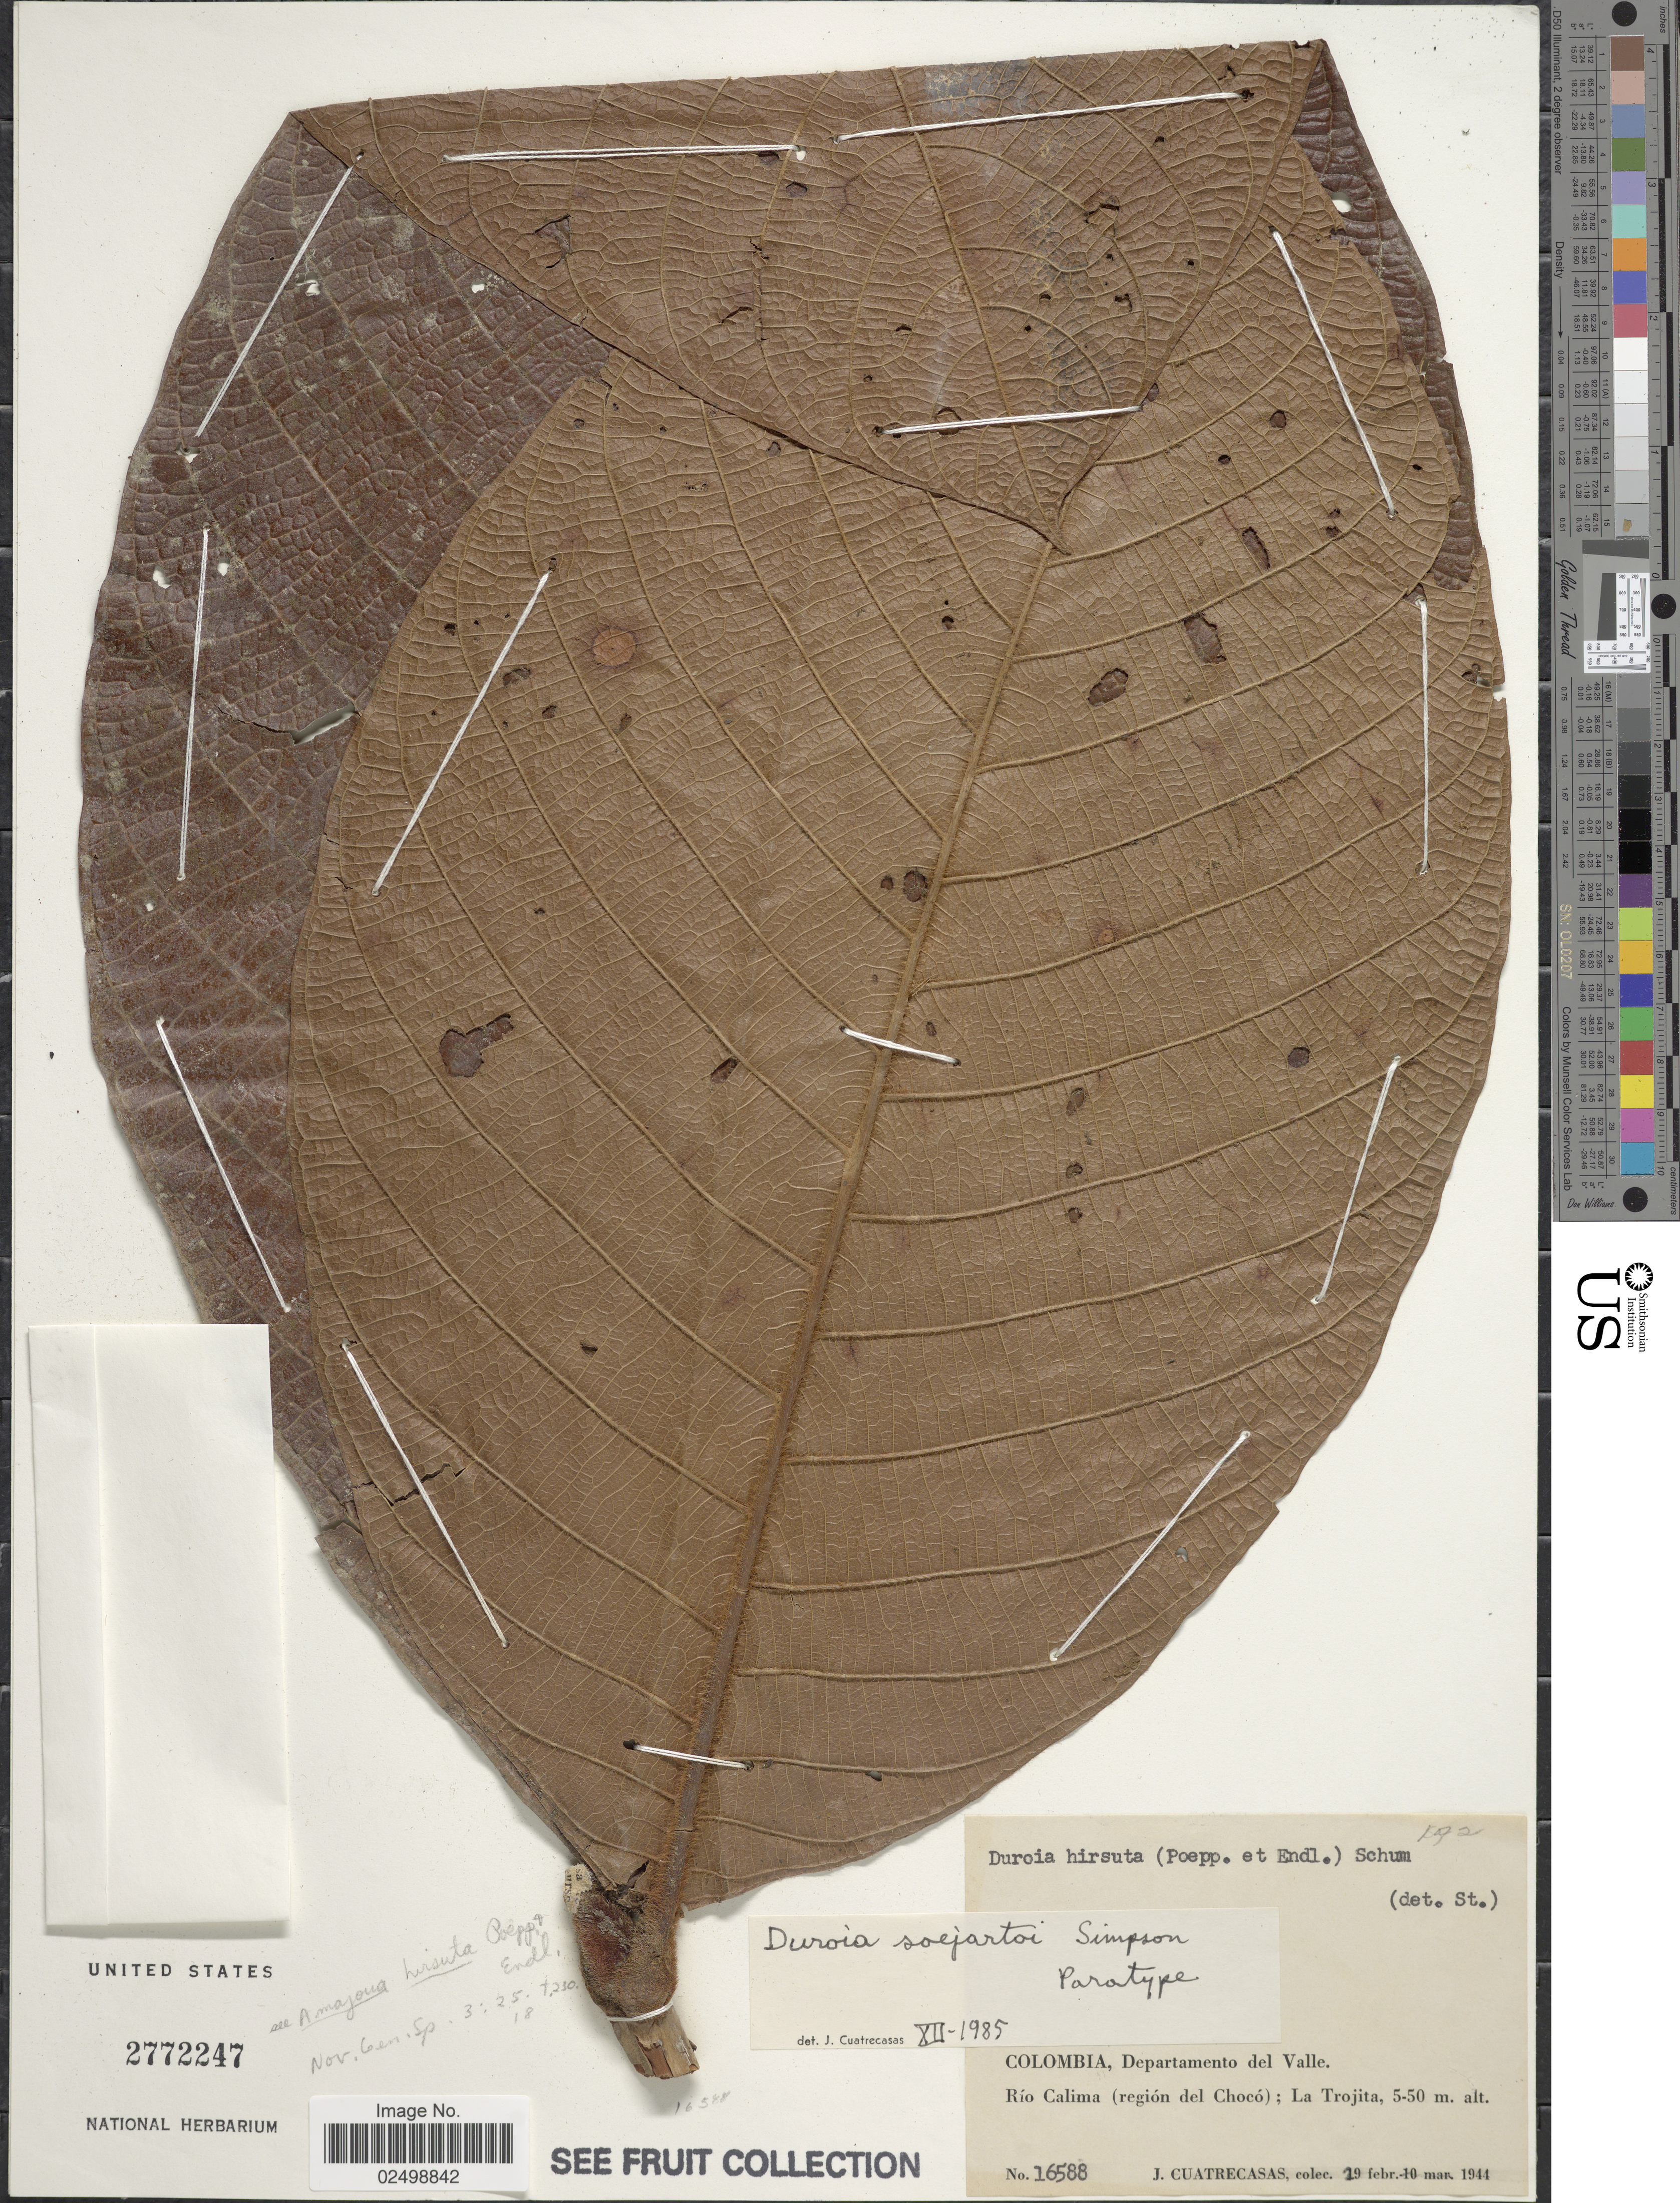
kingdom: Plantae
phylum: Tracheophyta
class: Magnoliopsida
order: Gentianales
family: Rubiaceae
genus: Duroia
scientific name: Duroia soejartoi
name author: D.R. Simpson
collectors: J. Cuatrecasas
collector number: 16588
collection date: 1944-02-19/1944-03-10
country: Colombia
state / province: Valle del Cauca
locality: Departamento del Valle, Río Calima (región del Chocó); La Trojita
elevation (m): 5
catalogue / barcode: US 2772247